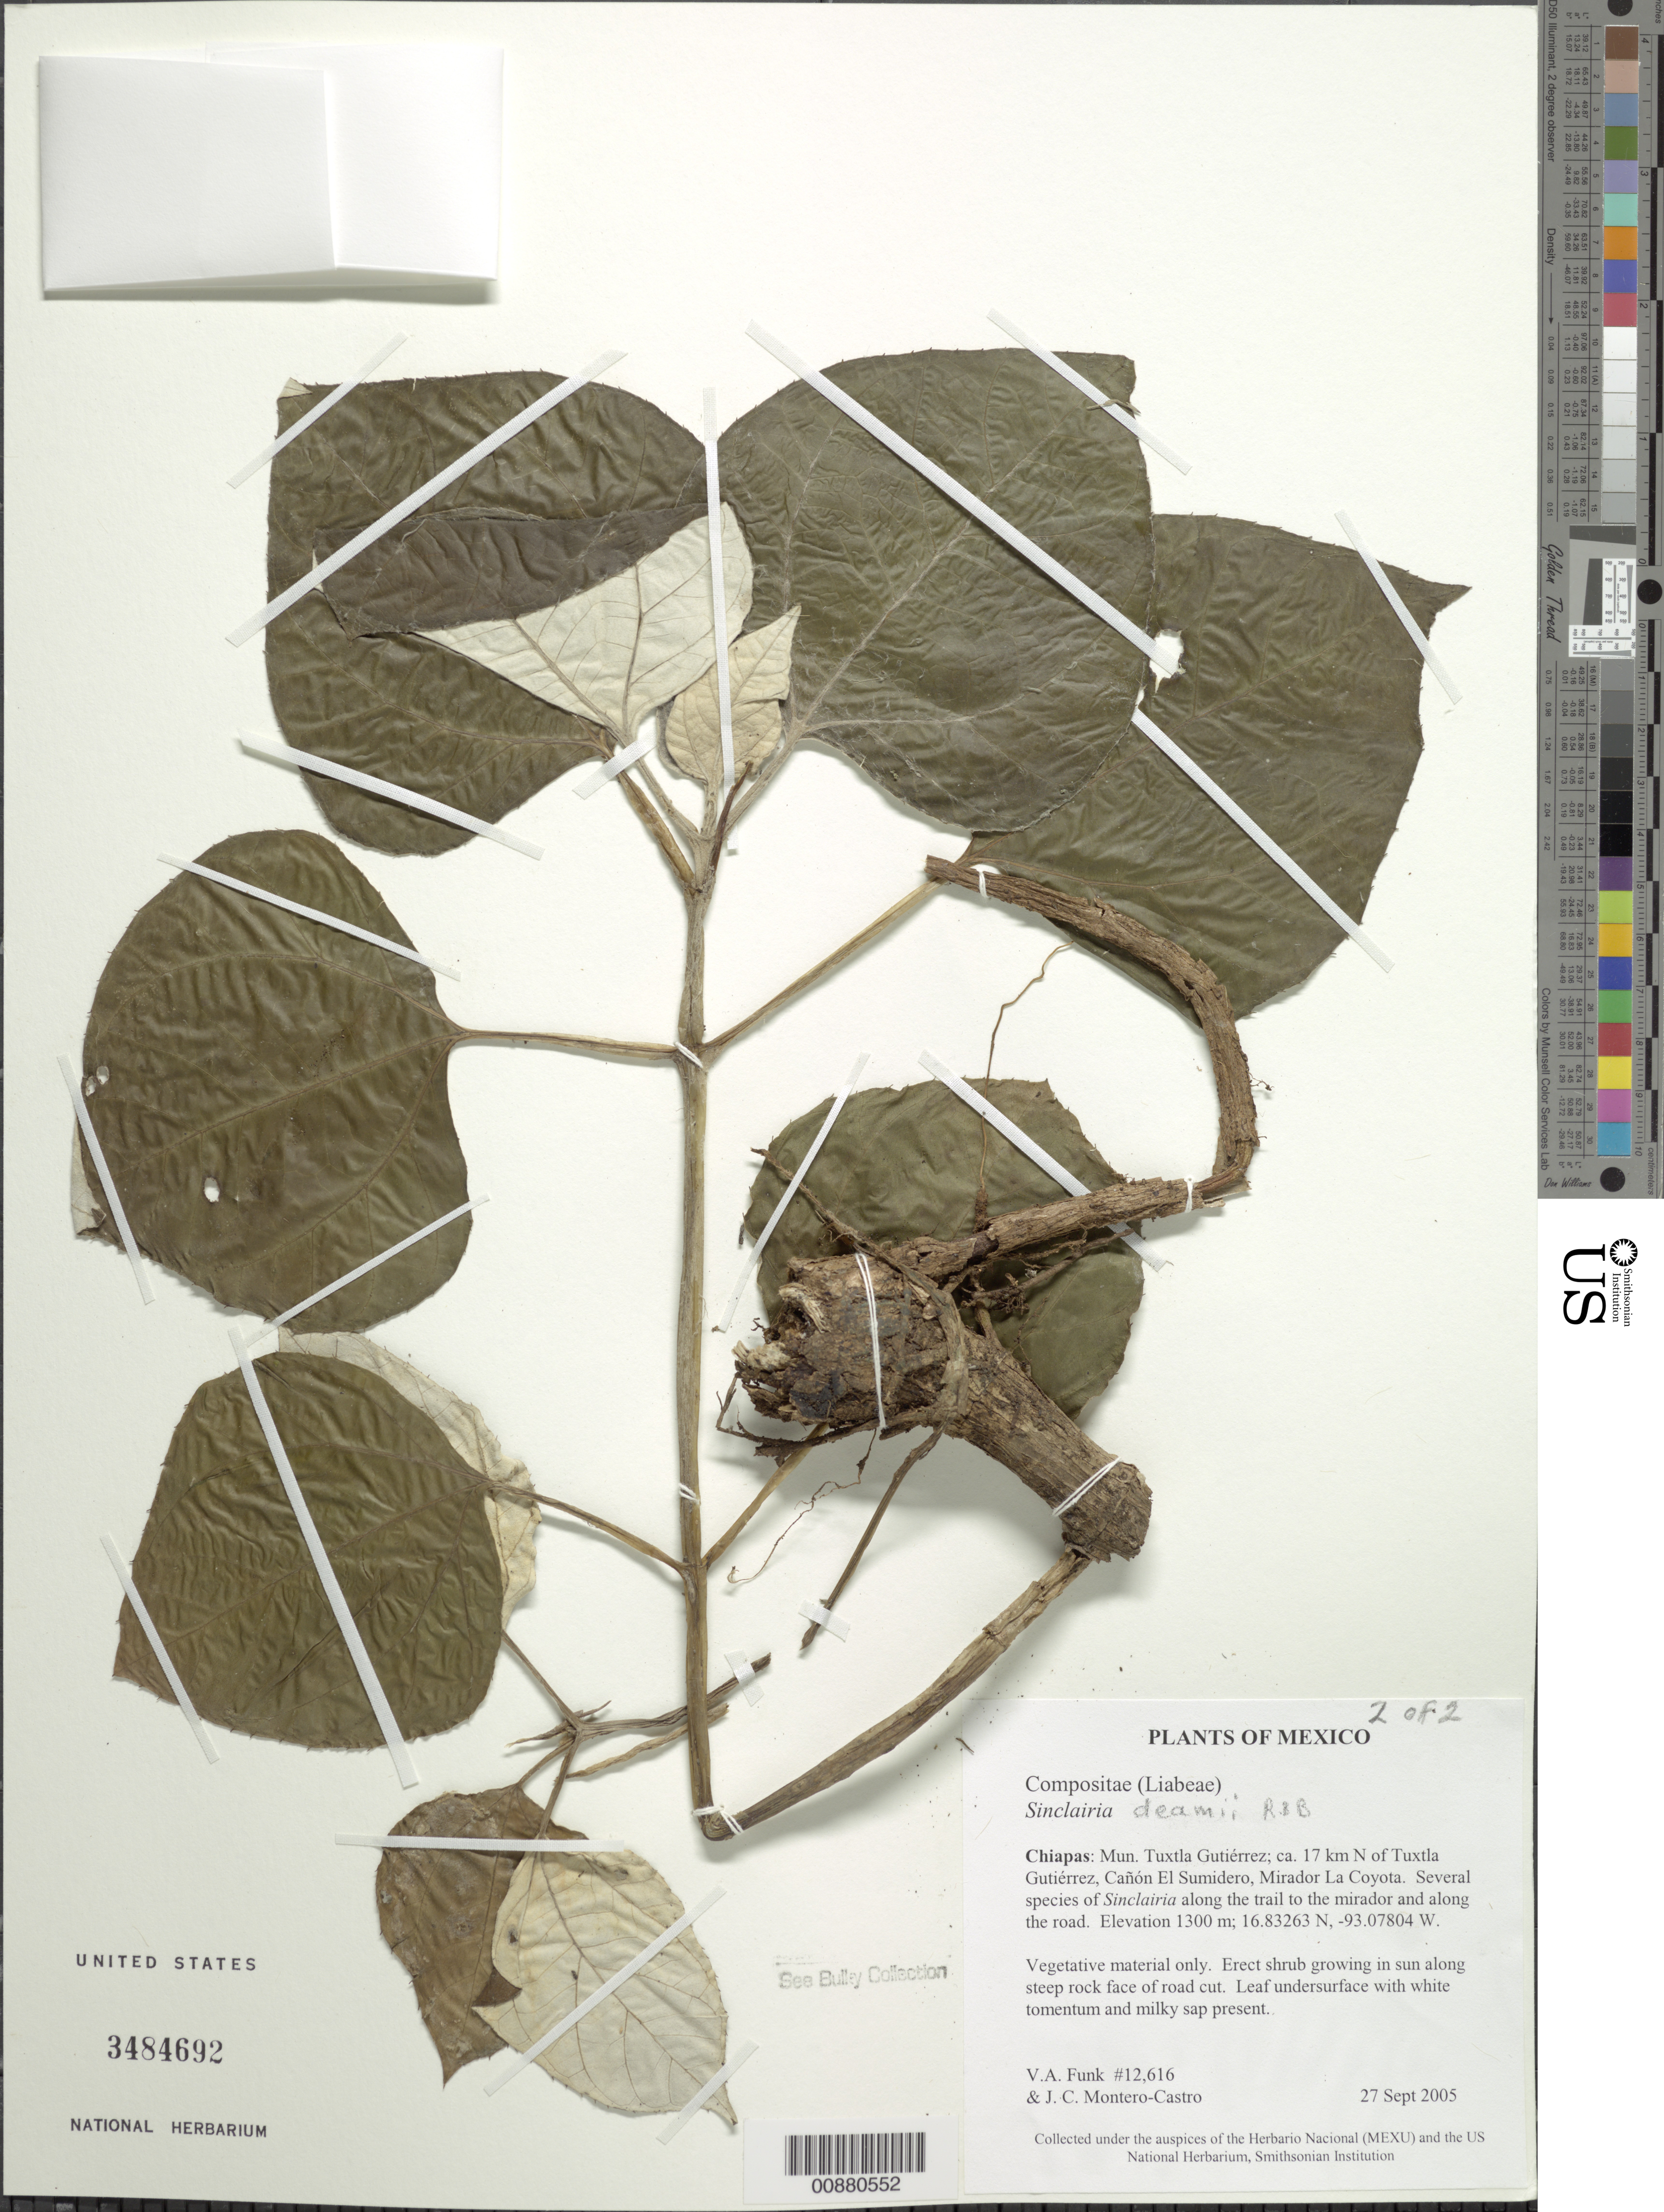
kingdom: Plantae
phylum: Tracheophyta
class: Magnoliopsida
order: Asterales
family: Asteraceae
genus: Sinclairia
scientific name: Sinclairia deamii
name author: (B.L. Rob. & Bartl.) Rydb.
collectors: V. Funk & J. Montero-Castro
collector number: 12616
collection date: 2005-09-27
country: Mexico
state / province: Chiapas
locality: Chiapas: Mun. Tuxtla Gutiérrez; ca. 17 km N of Tuxtla Gutiérrez, Cañón El Sumidero, Mirador La Coyota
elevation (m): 1300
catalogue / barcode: US 3484692